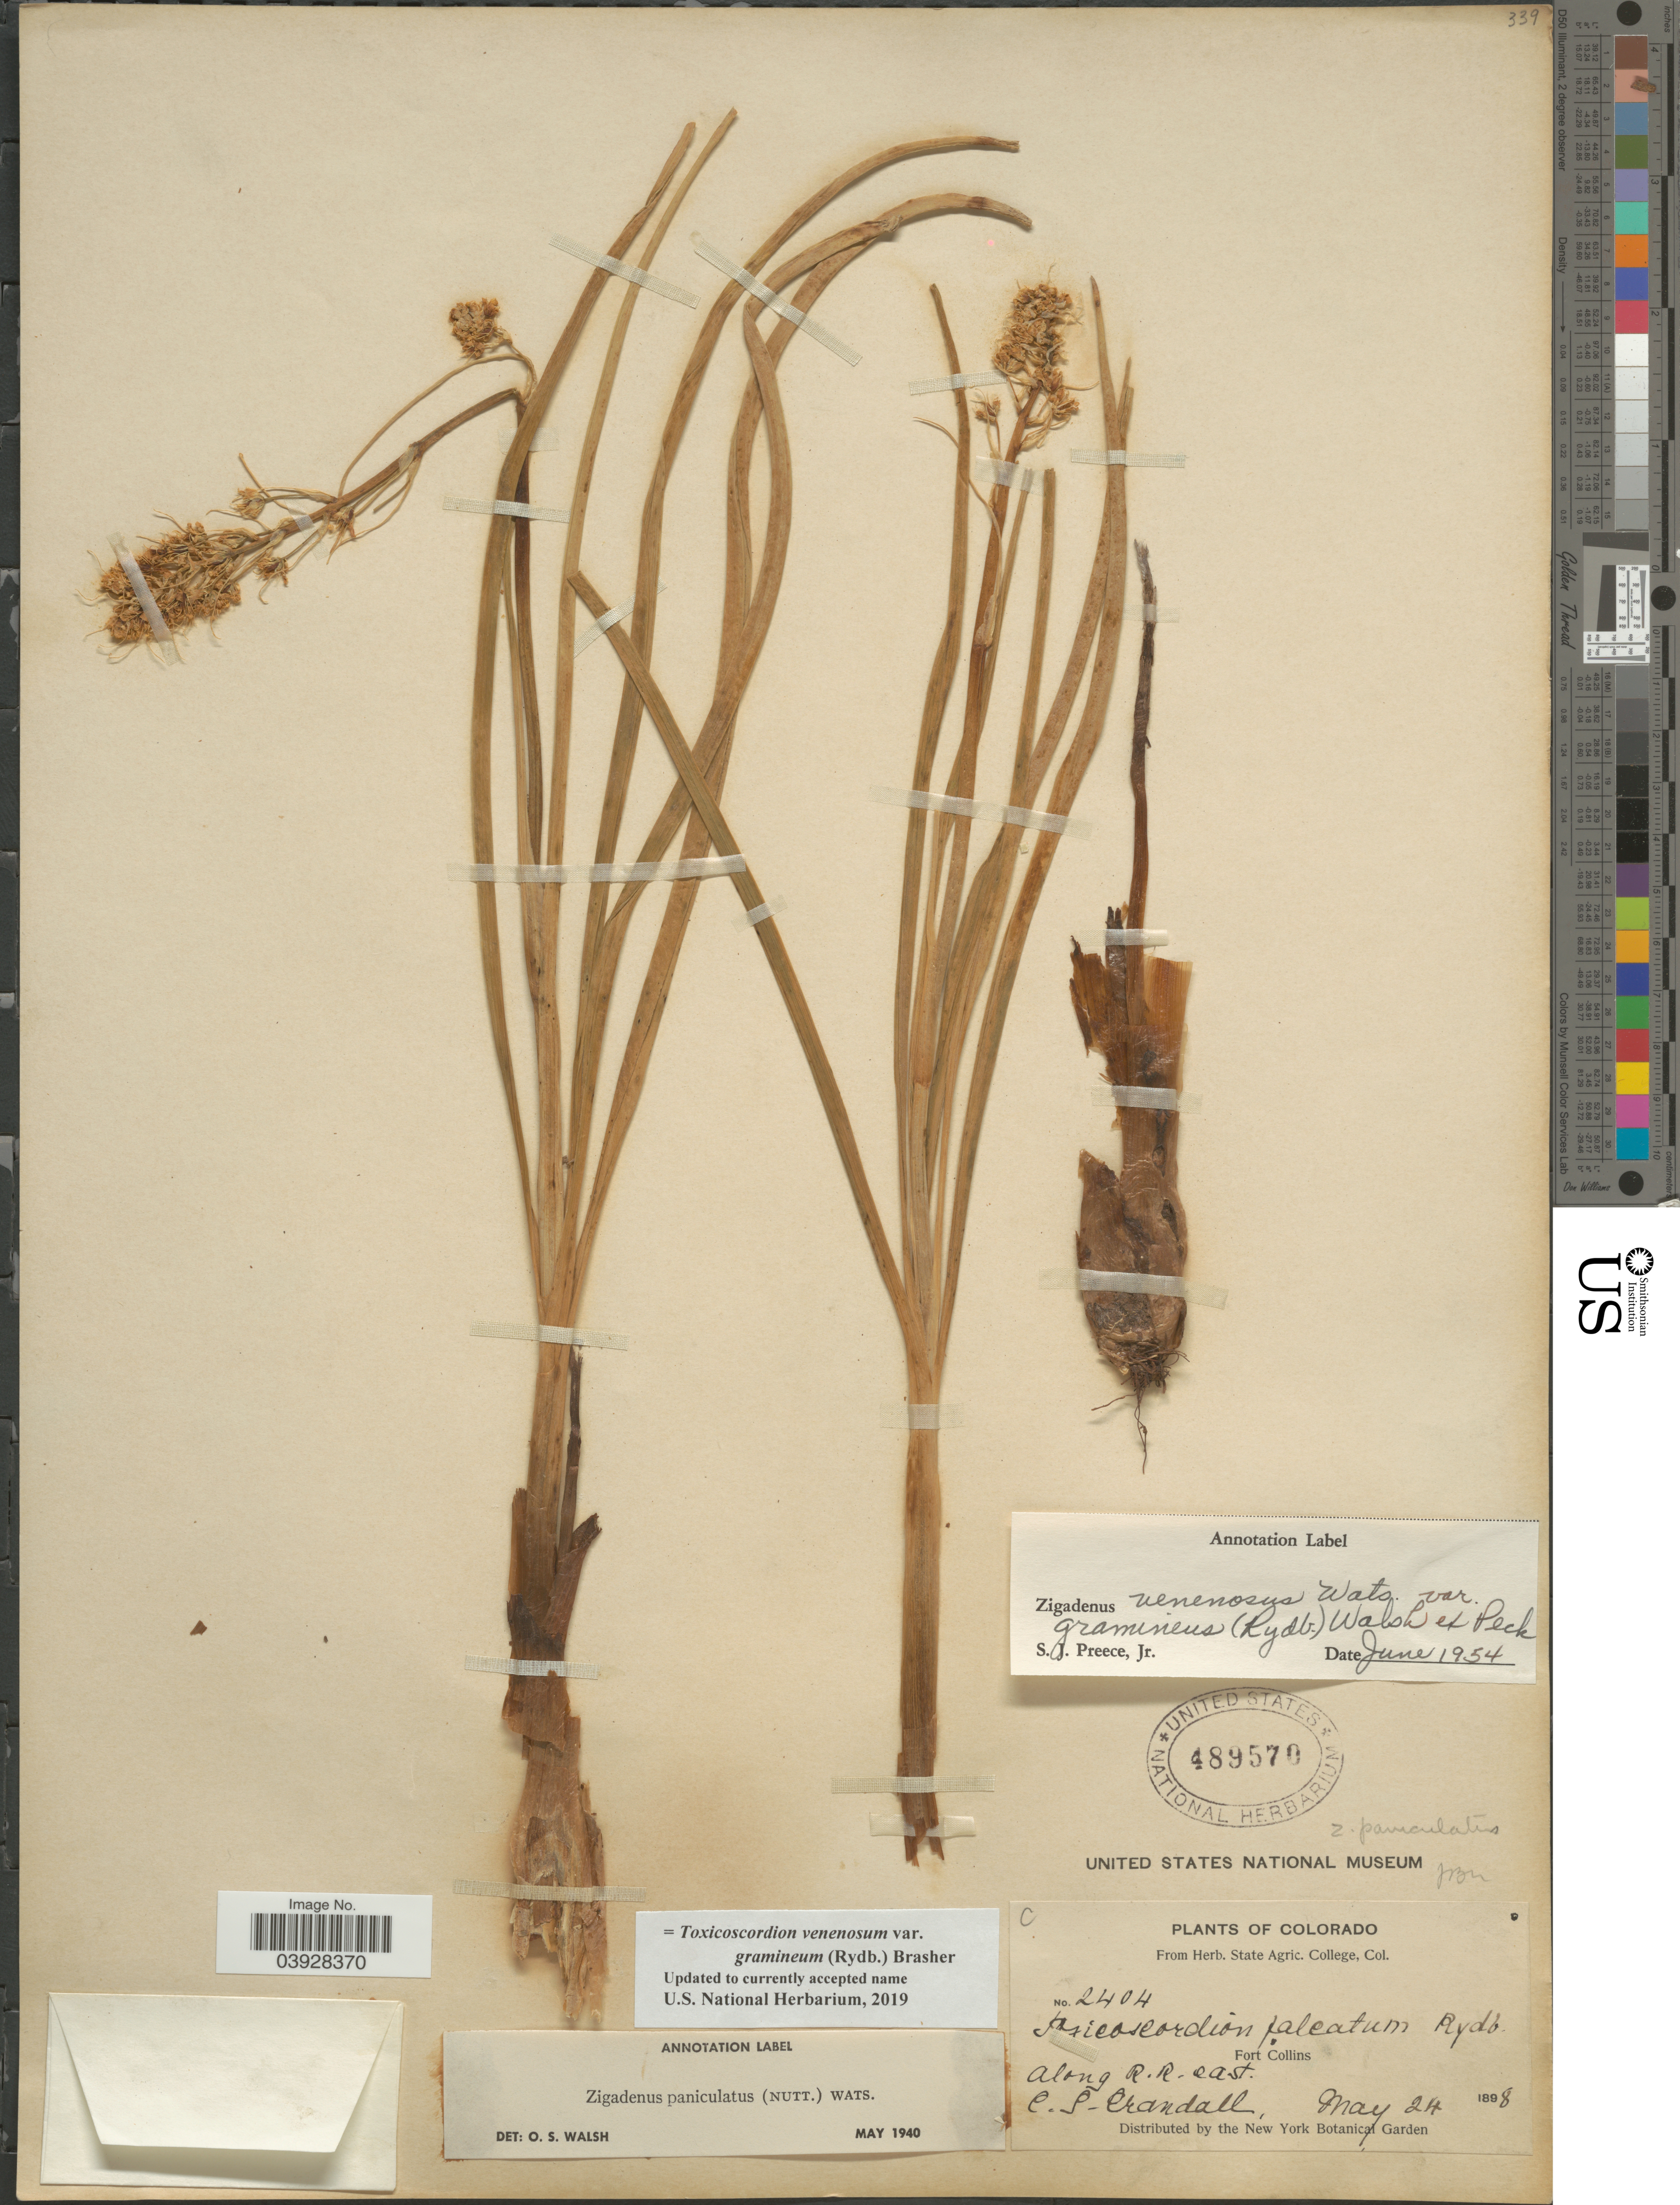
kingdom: Plantae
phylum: Tracheophyta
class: Liliopsida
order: Liliales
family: Melanthiaceae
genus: Toxicoscordion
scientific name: Toxicoscordion venenosum var. gramineum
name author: (Rydb.) Brasher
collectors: C. Crandall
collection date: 1898-05-24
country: United States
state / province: Colorado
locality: Fort Collins. Along R. R. east.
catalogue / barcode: US 489570